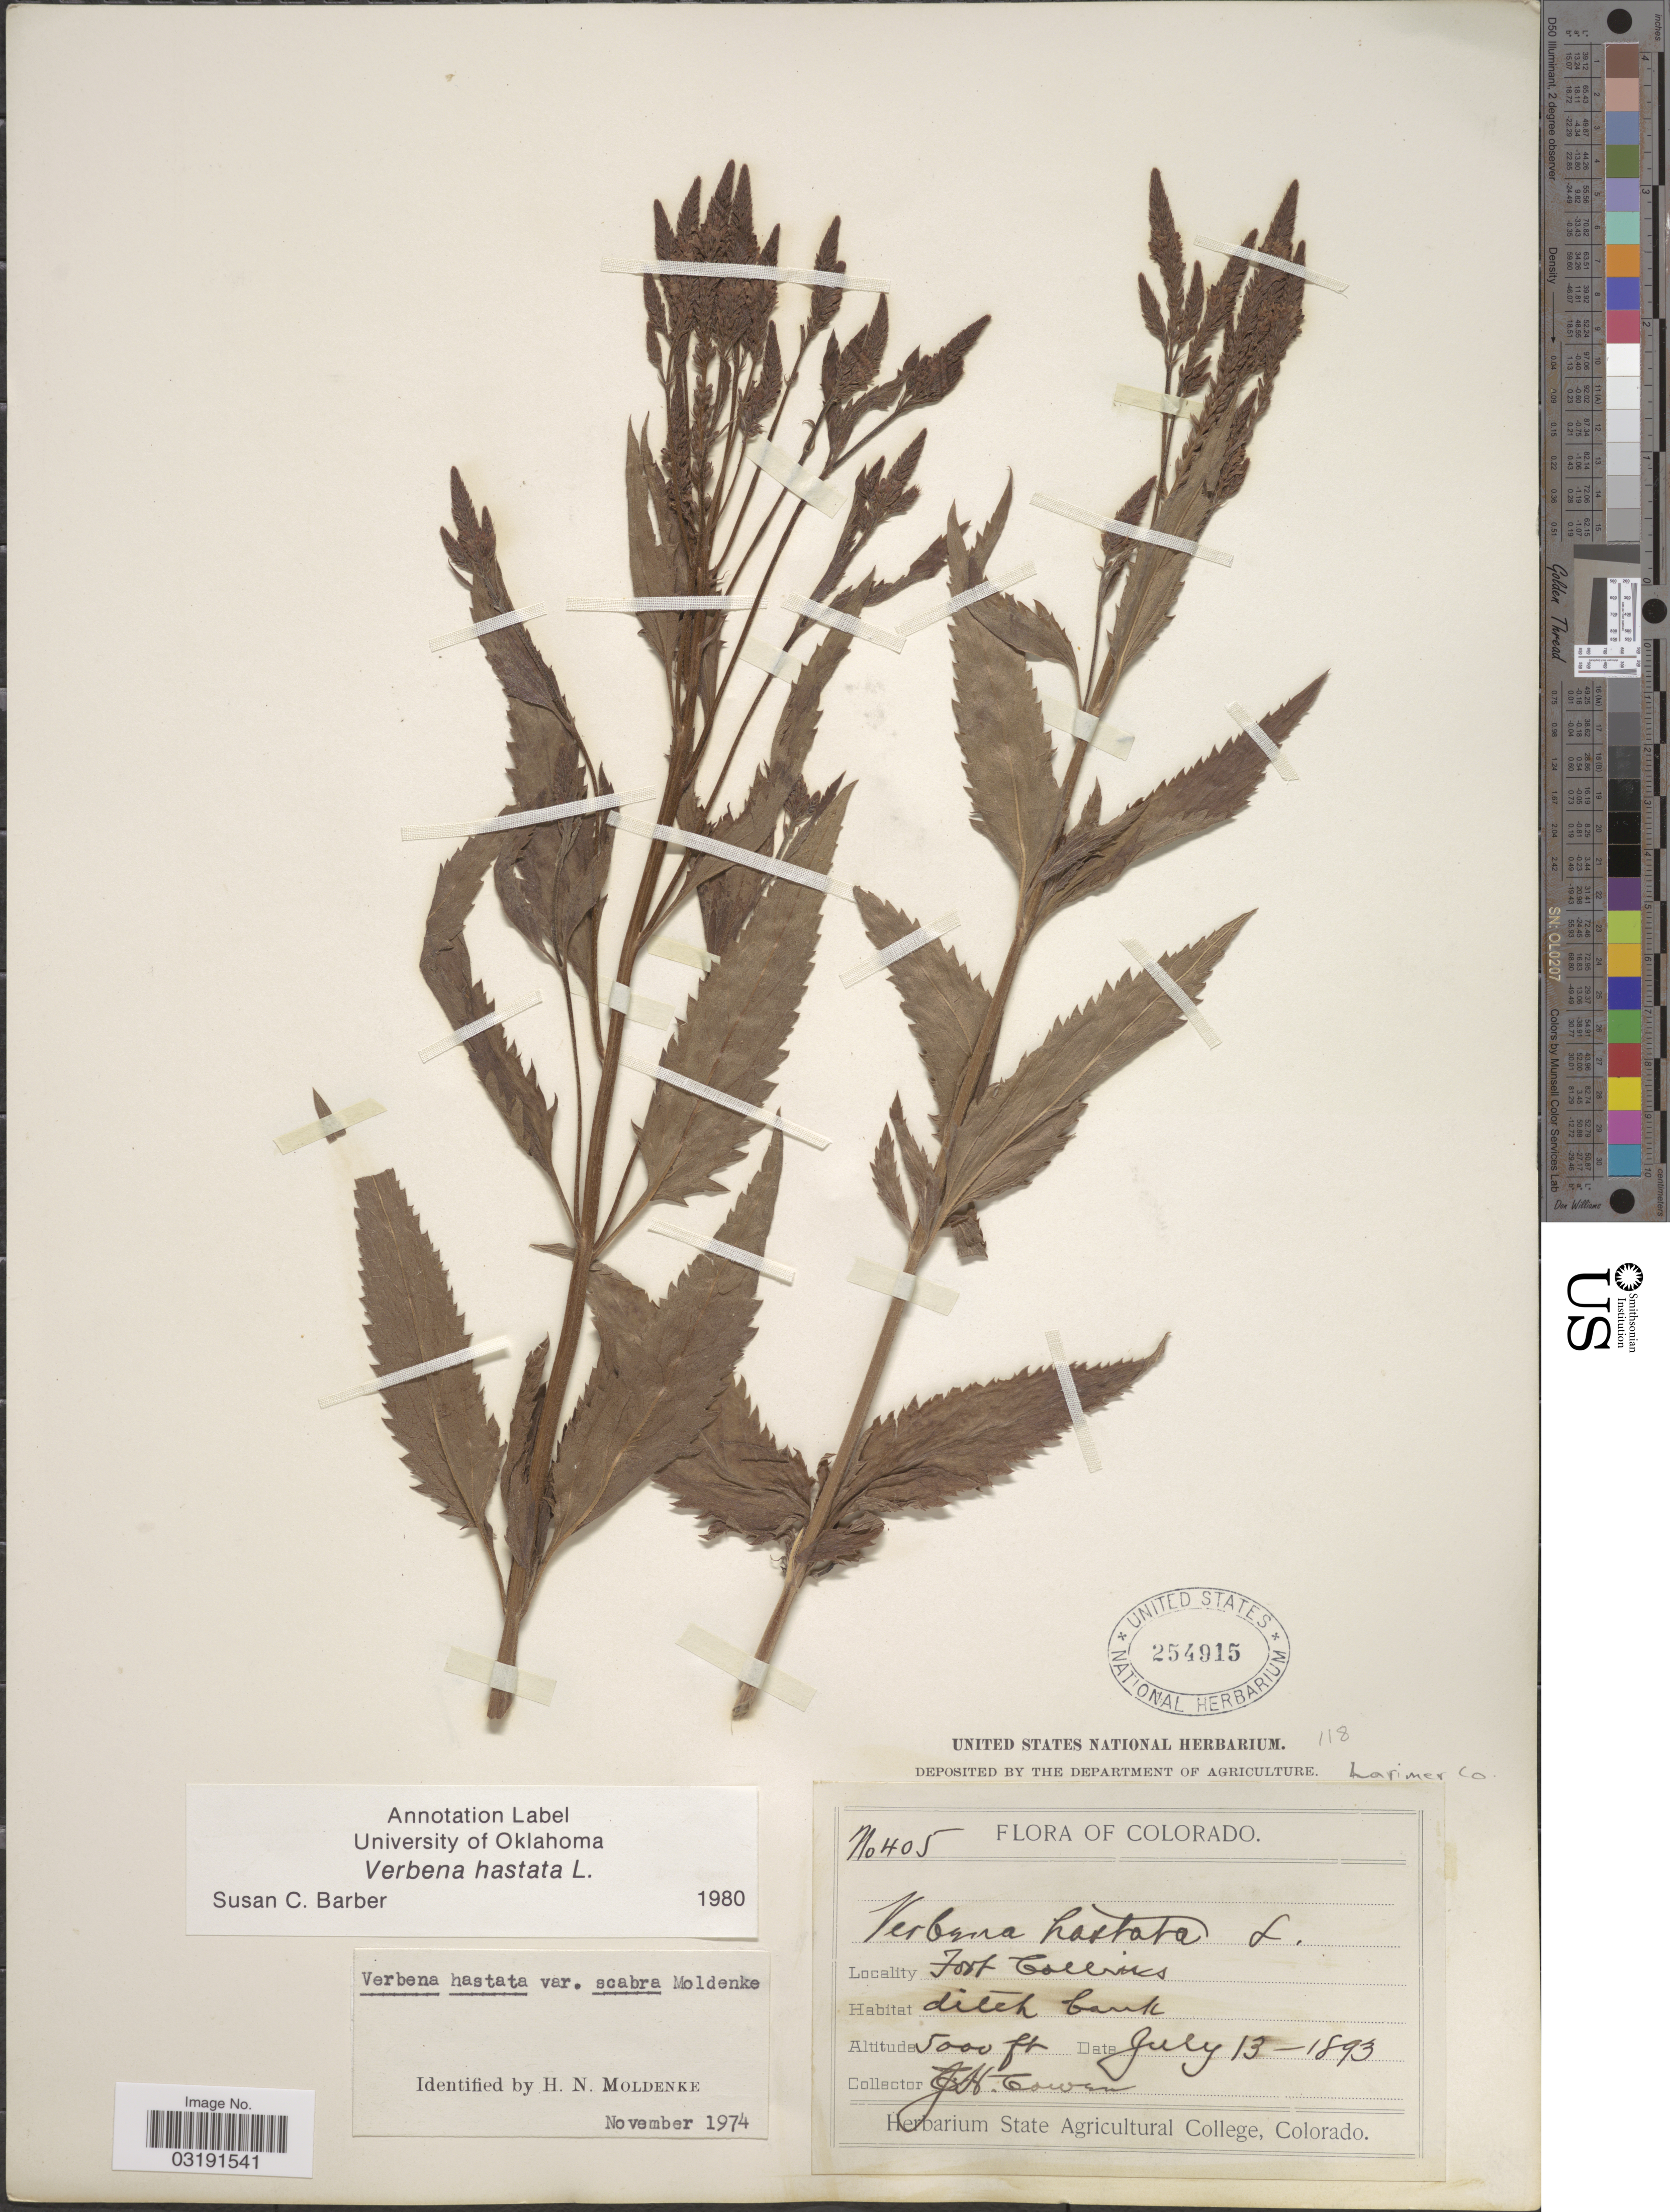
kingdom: Plantae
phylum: Tracheophyta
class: Magnoliopsida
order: Lamiales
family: Verbenaceae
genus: Verbena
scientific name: Verbena hastata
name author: L.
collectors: J. H. Cowen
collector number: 405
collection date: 1893-07-13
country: United States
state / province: Colorado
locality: Fort Collins, Larimer Co.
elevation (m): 1524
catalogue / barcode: US 254915